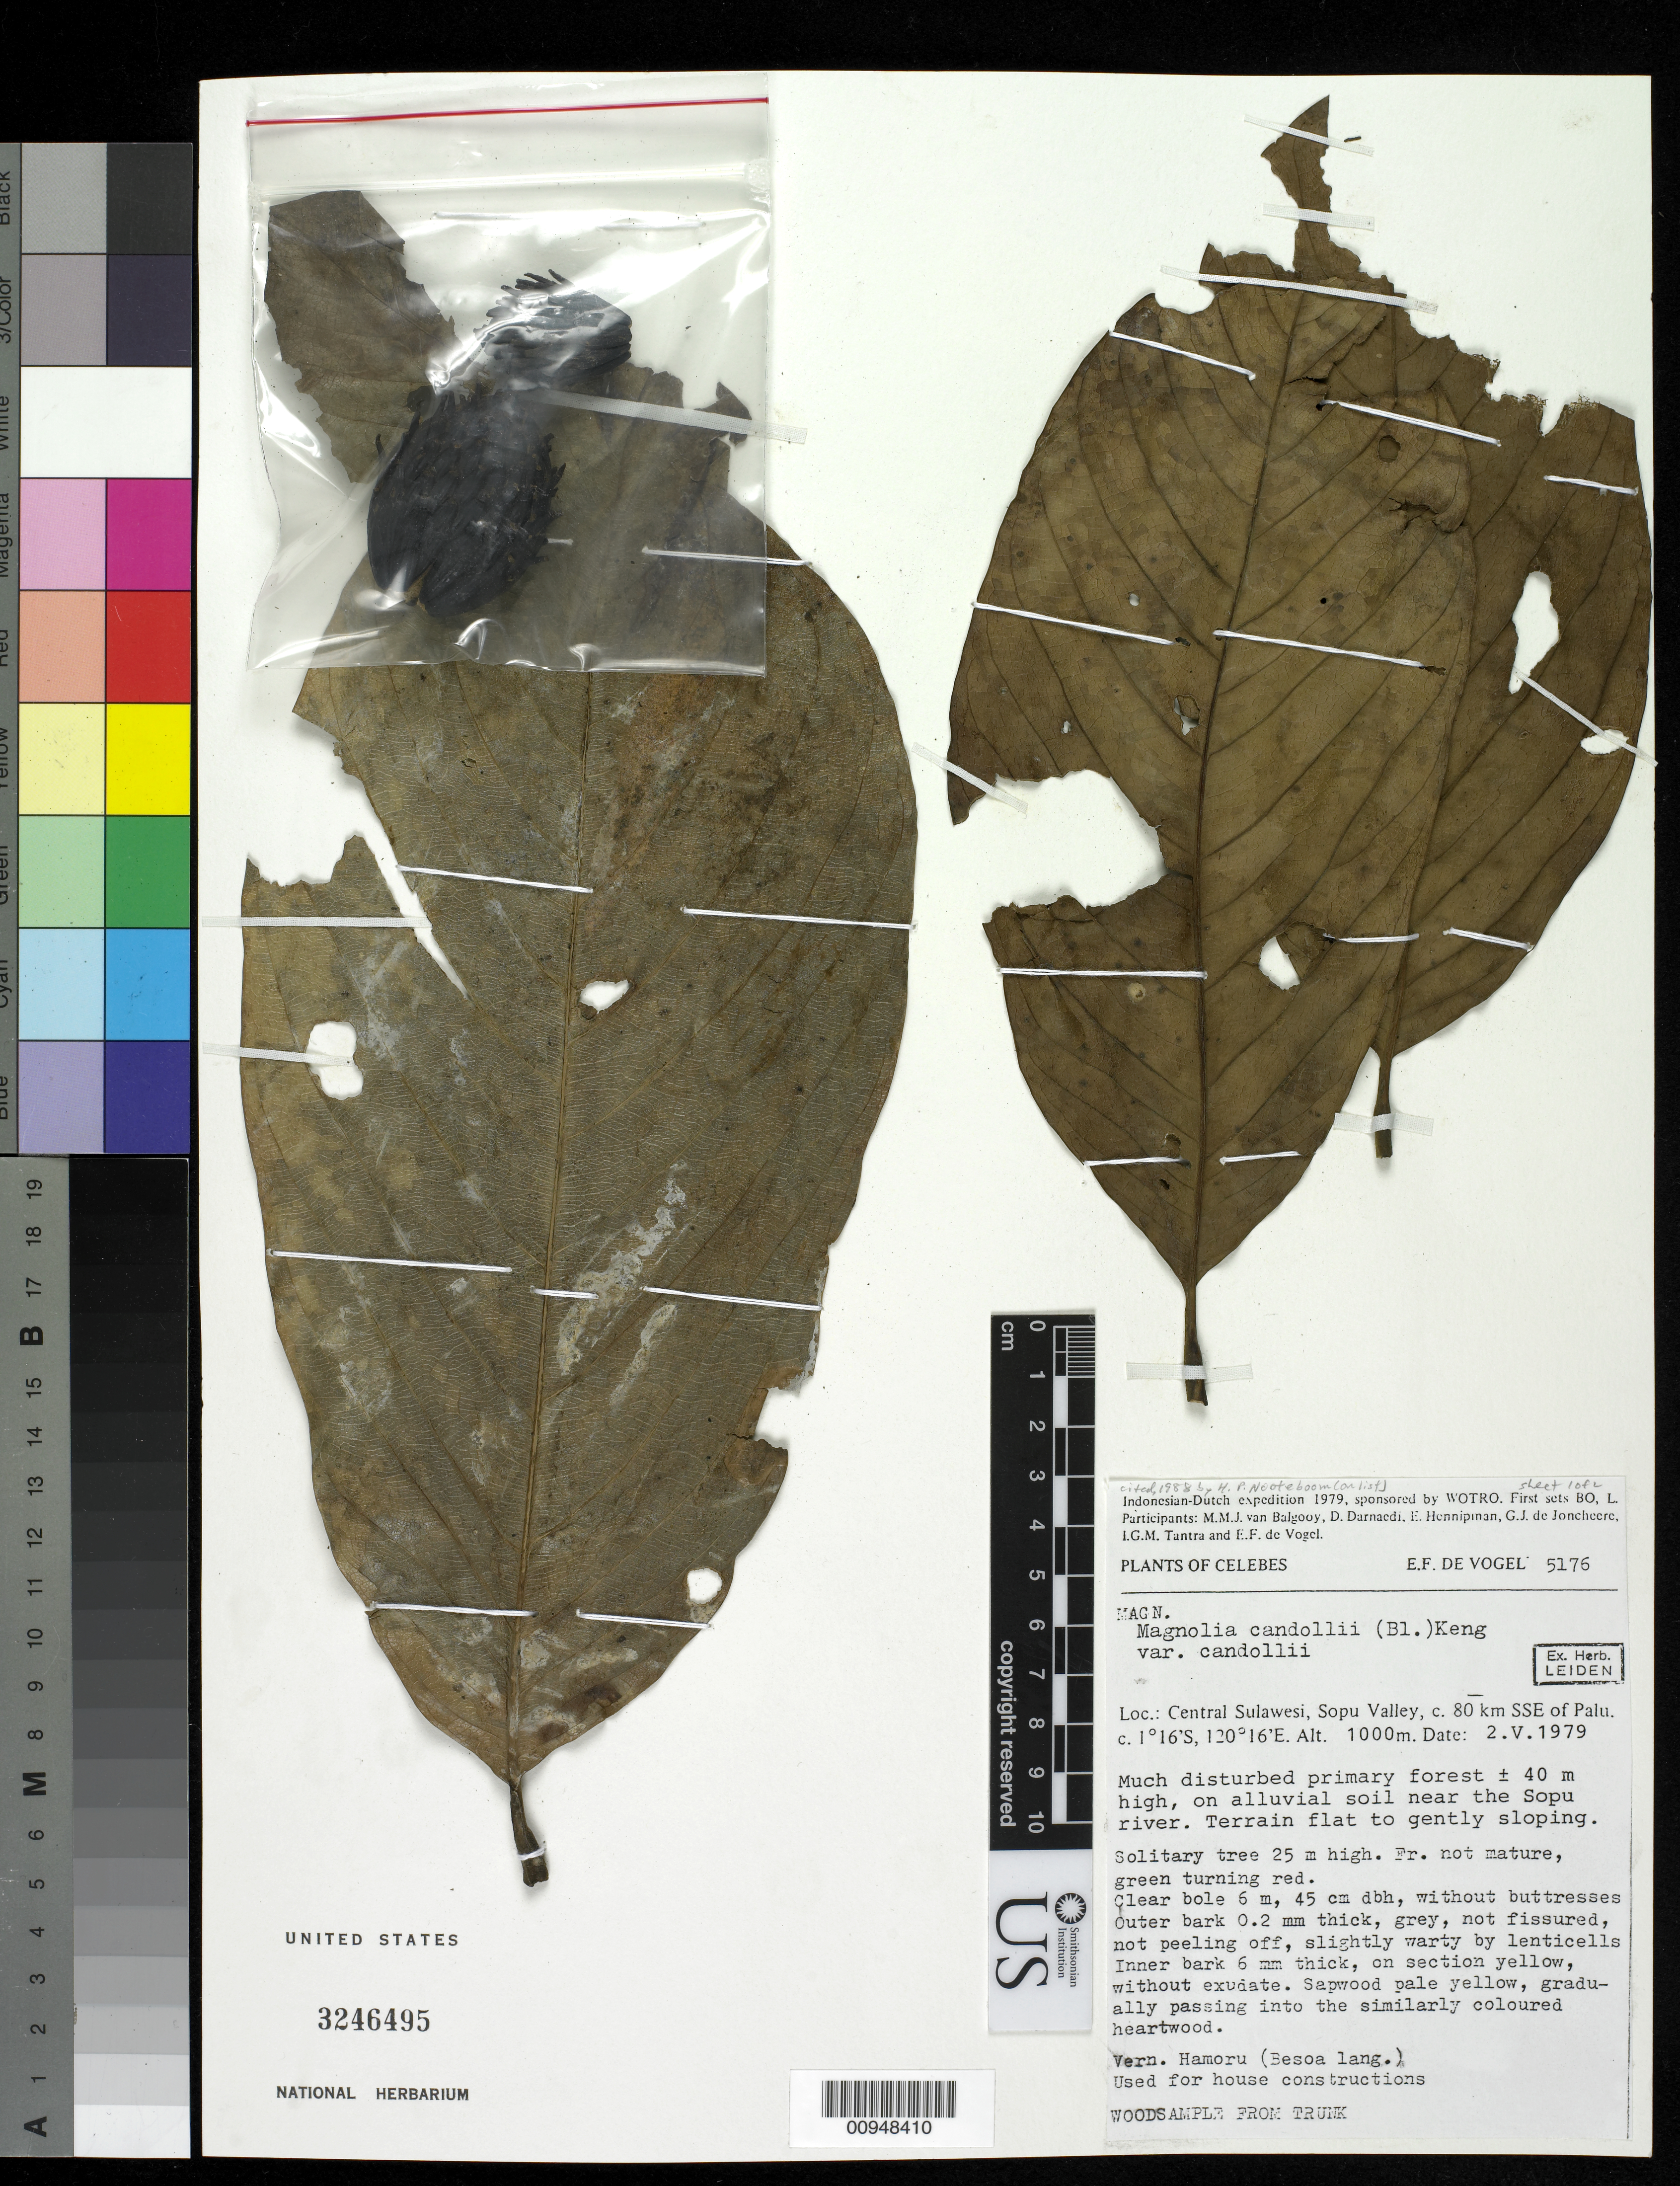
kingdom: Plantae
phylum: Tracheophyta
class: Magnoliopsida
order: Magnoliales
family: Magnoliaceae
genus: Magnolia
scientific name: Magnolia candollei var. candollei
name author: Link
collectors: E. F. de Vogel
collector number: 5176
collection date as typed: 02 May 1979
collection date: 1979-05-02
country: Indonesia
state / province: Sulawesi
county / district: Sulawesi Tengah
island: Sulawesi [Celebes]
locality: Sopu Valley, c. 80 km SSE of Palu.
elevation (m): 1000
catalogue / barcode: US 3246495